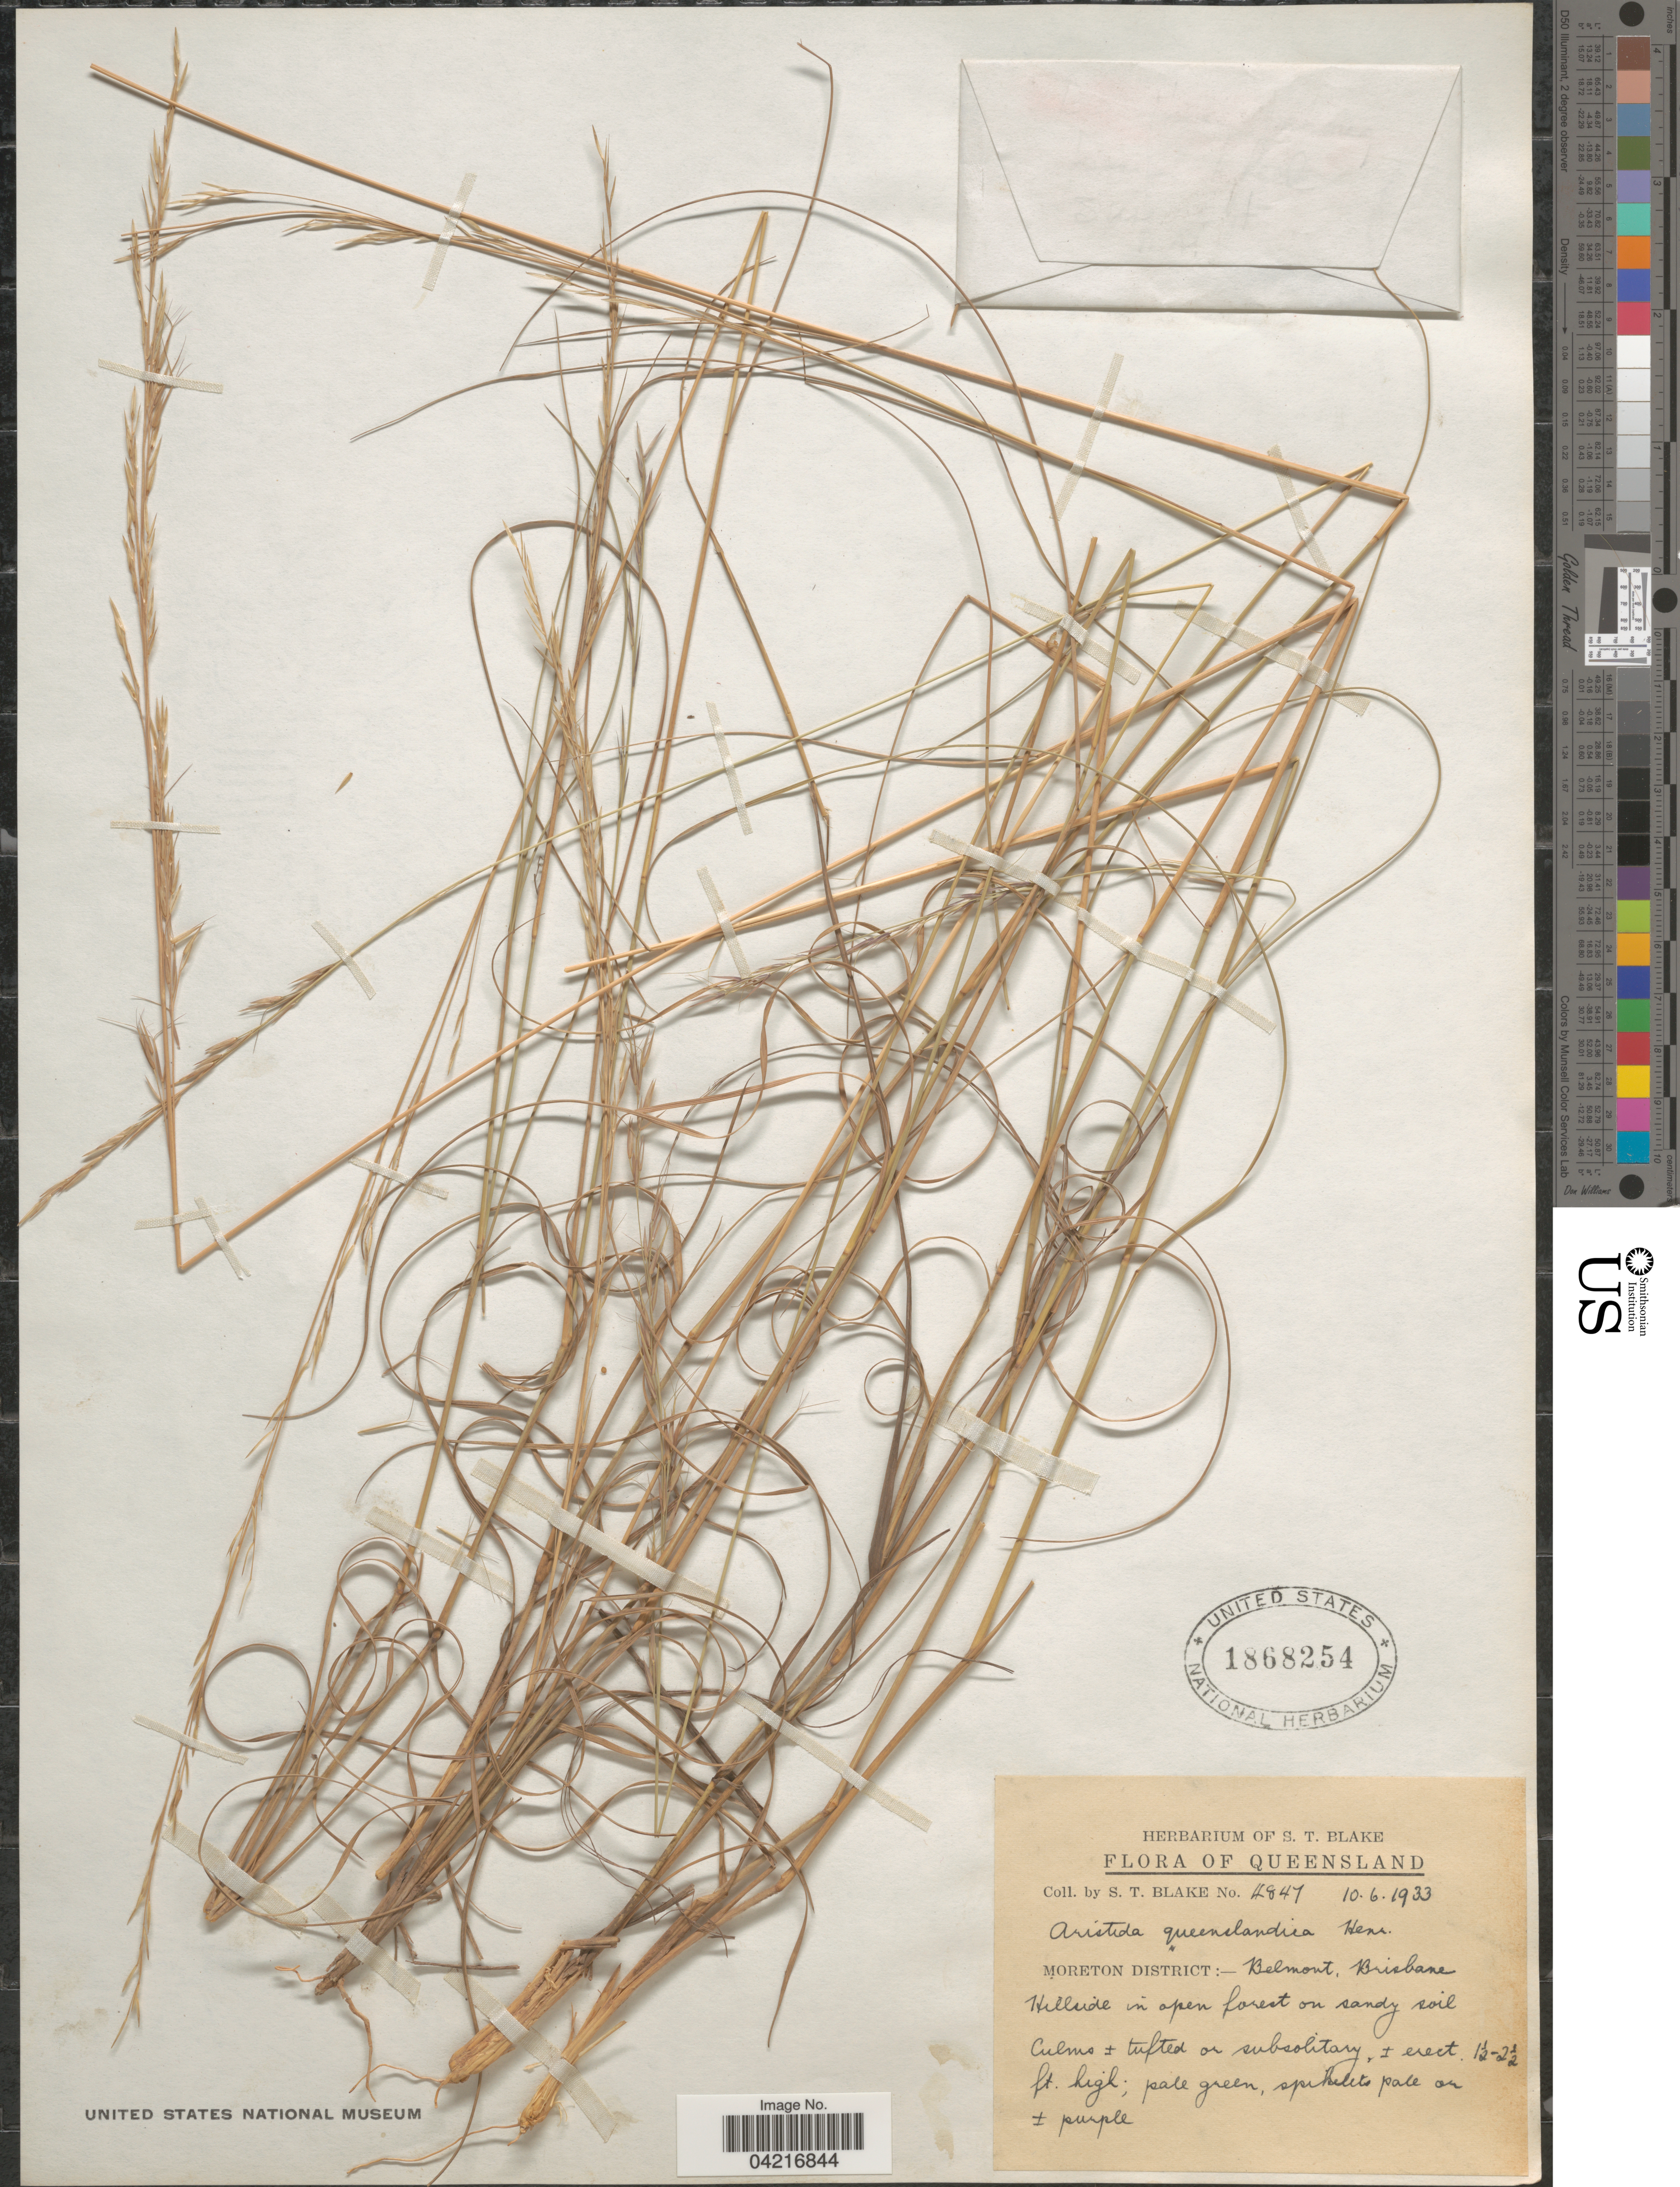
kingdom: Plantae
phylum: Tracheophyta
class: Liliopsida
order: Poales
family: Poaceae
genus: Aristida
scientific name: Aristida queenslandica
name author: Henr.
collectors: S. T. Blake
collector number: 4847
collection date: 1933-06-10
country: Australia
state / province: Queensland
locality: Moreton District:-Belmont, Brisbane.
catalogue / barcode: US 1868254